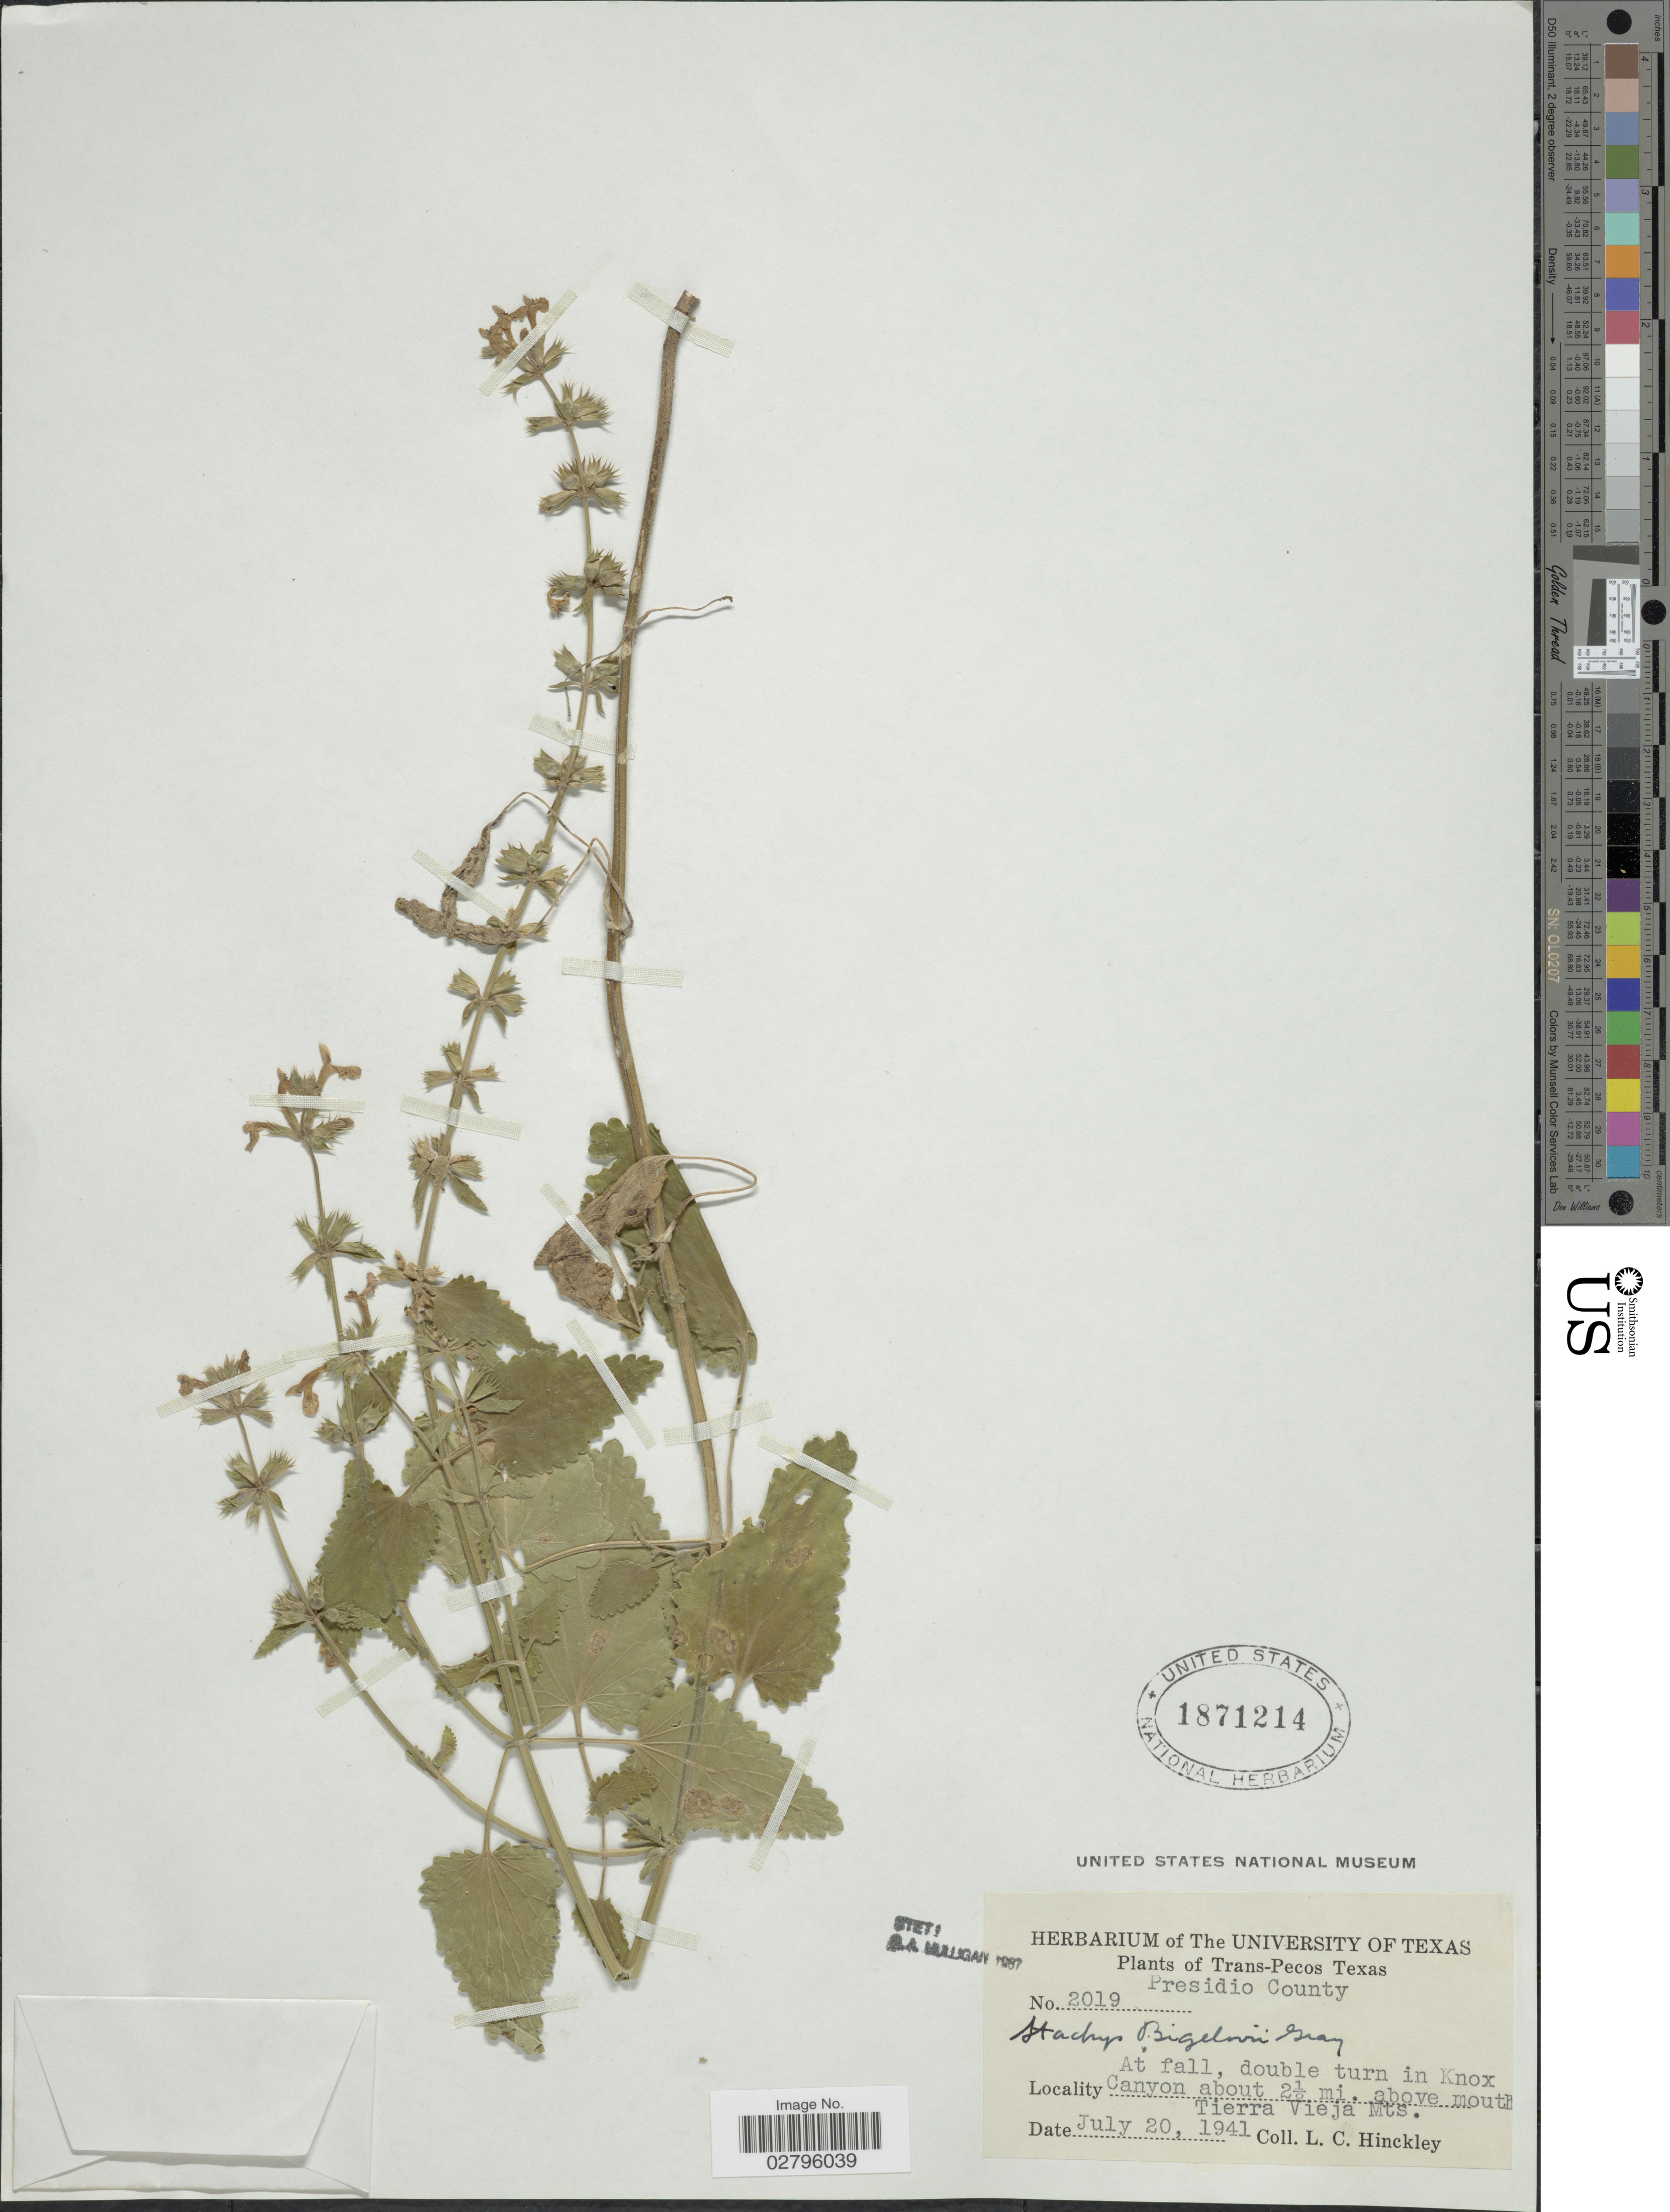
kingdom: Plantae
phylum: Tracheophyta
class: Magnoliopsida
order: Lamiales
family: Lamiaceae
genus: Stachys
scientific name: Stachys bigelovii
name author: A. Gray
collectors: L. Hinckley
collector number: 2019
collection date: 1941-07-20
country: United States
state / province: Texas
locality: Trans-Pecos Texas, Presidio County, At fall, double turn in Knox Canyon about 2½ mi. above mouth Tierra Vieja Mts.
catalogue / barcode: US 1871214